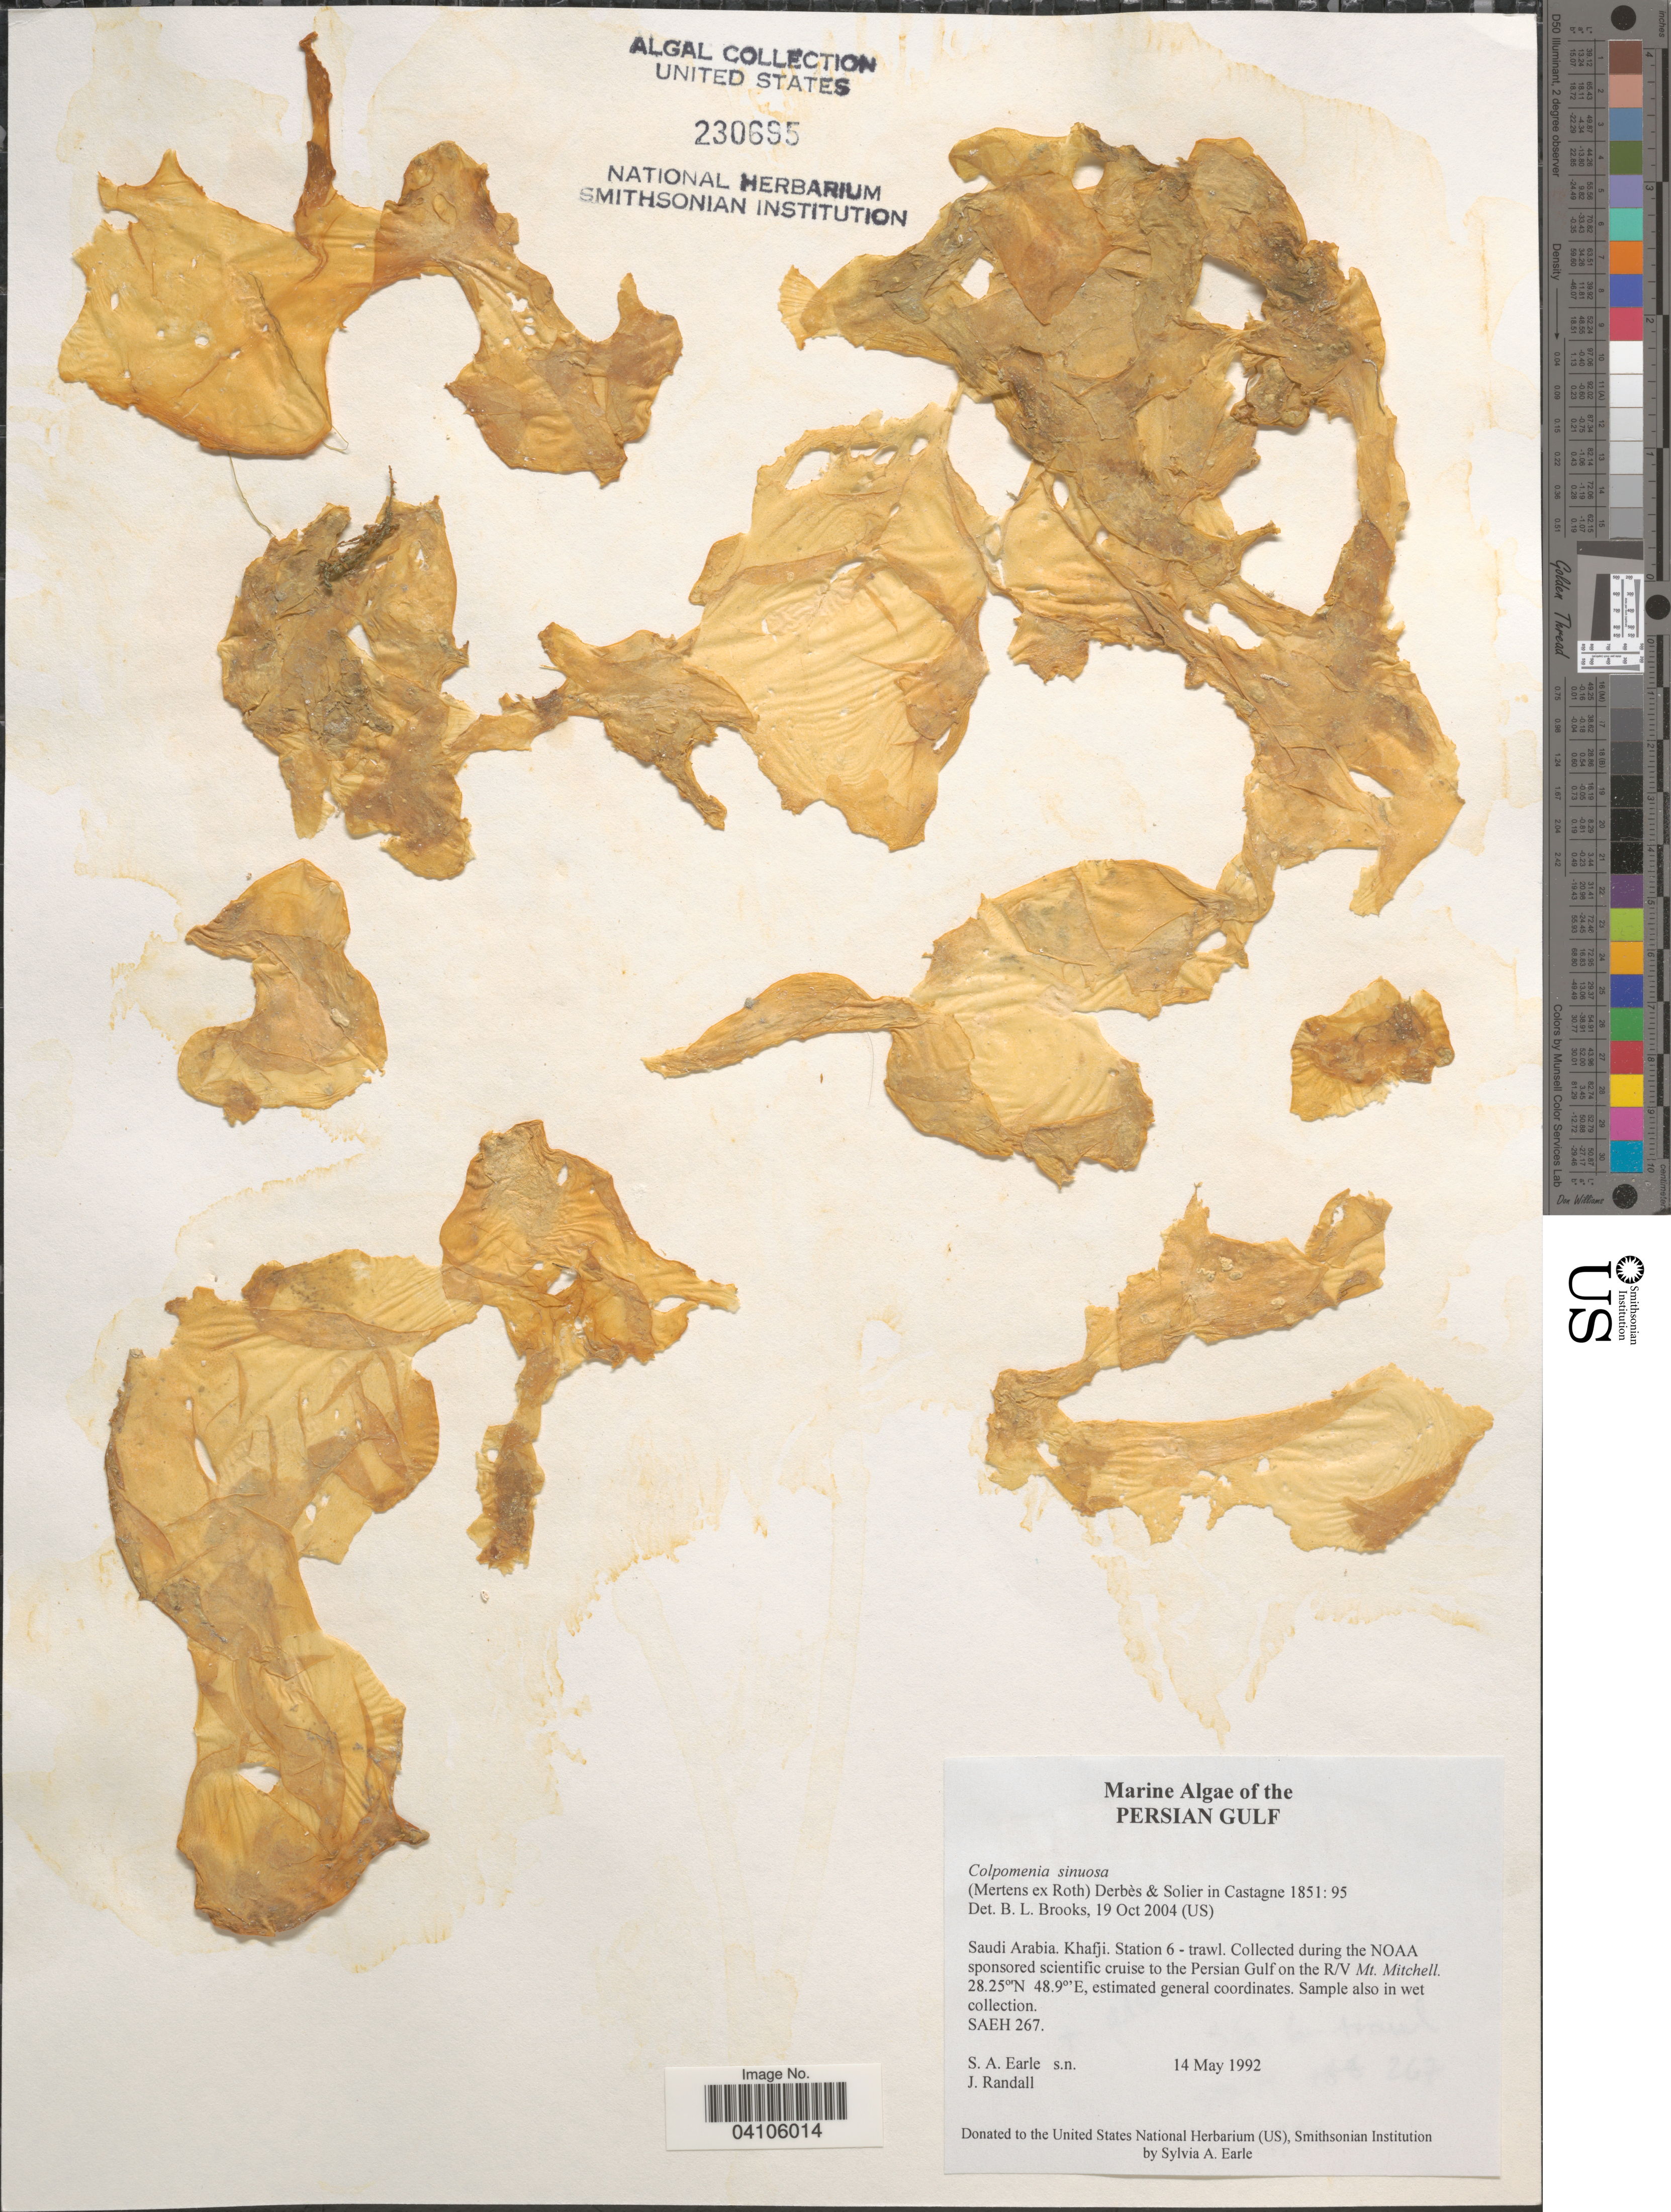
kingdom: Chromista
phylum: Ochrophyta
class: Phaeophyceae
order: Scytosiphonales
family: Scytosiphonaceae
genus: Colpomenia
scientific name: Colpomenia sinuosa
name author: (K. Mert. ex Roth) Derbes & Solier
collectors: S. A. Earle & J. Randall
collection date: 1992-05-14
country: Saudi Arabia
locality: Persian Gulf. Khafji. Station 6 - trawl. The NOAA sponsored scientific cruise to the Persian Gulf on the R/V Mt. Mitchell.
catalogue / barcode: US 230695